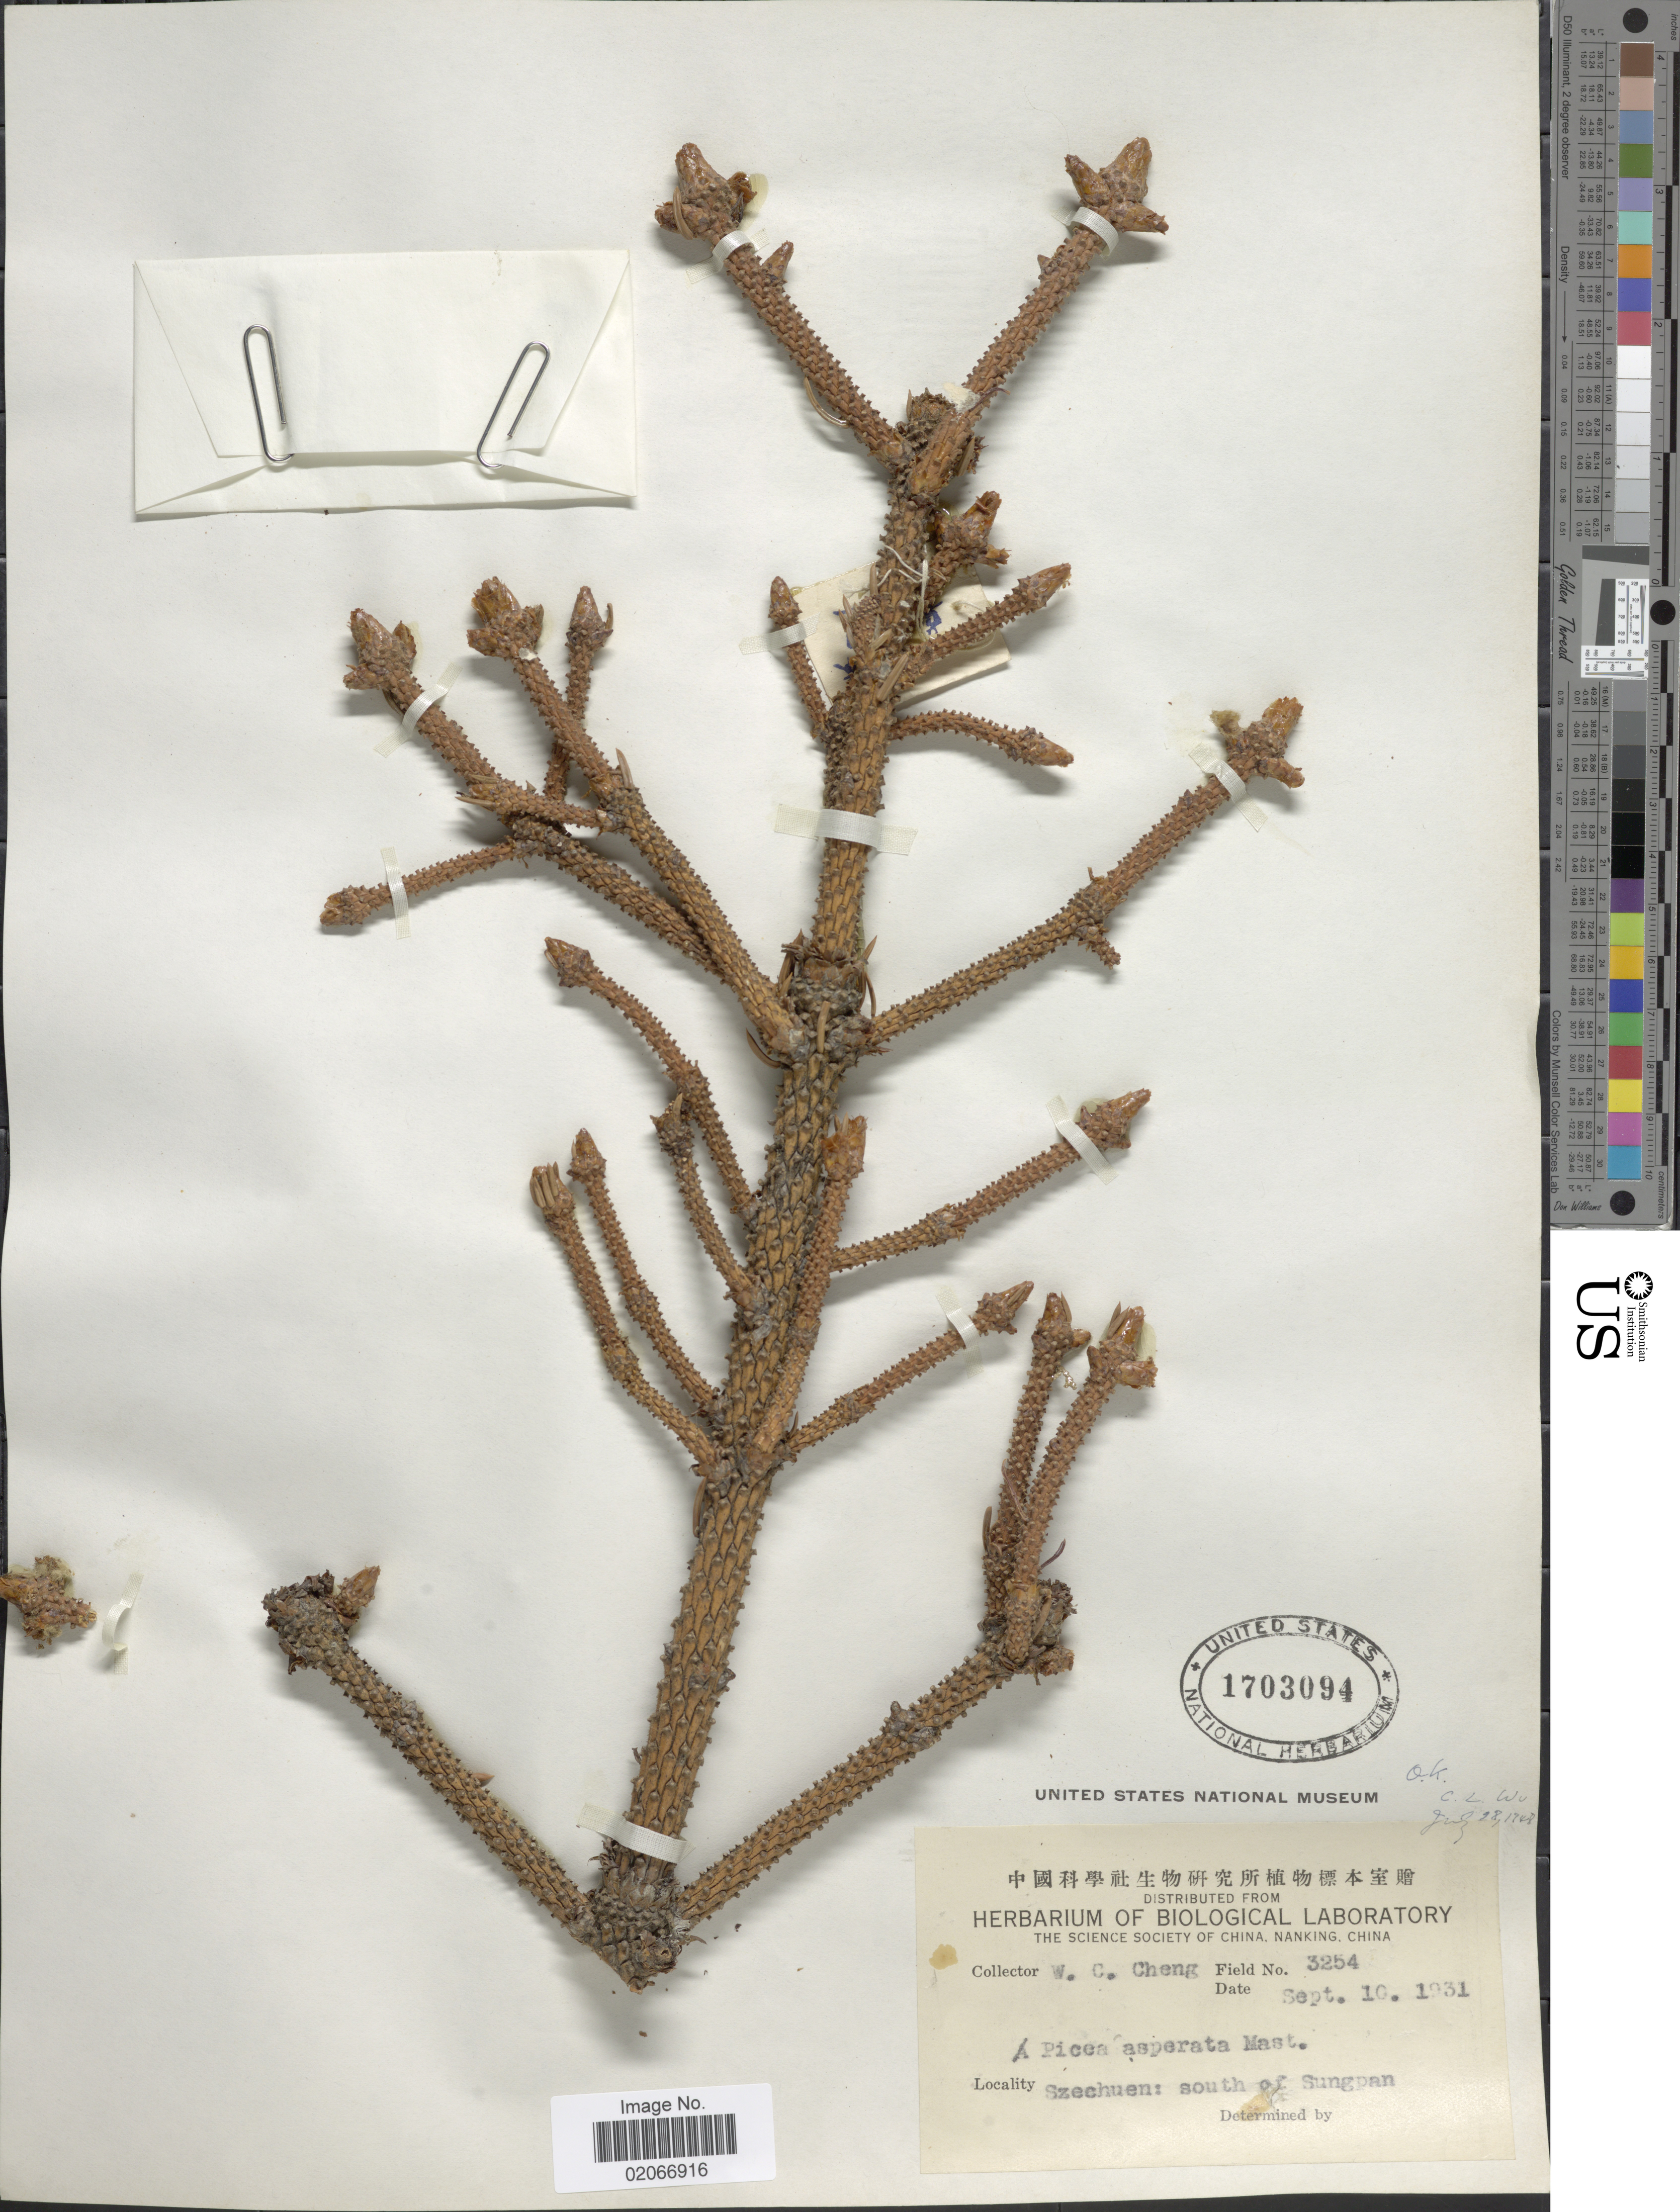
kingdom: Plantae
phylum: Tracheophyta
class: Pinopsida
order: Pinales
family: Pinaceae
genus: Picea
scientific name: Picea asperata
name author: Mast.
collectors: W. C. Cheng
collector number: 3254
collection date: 1931-09-10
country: China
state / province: Sichuan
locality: Szechuen: south of Sungpang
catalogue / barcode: US 1703094